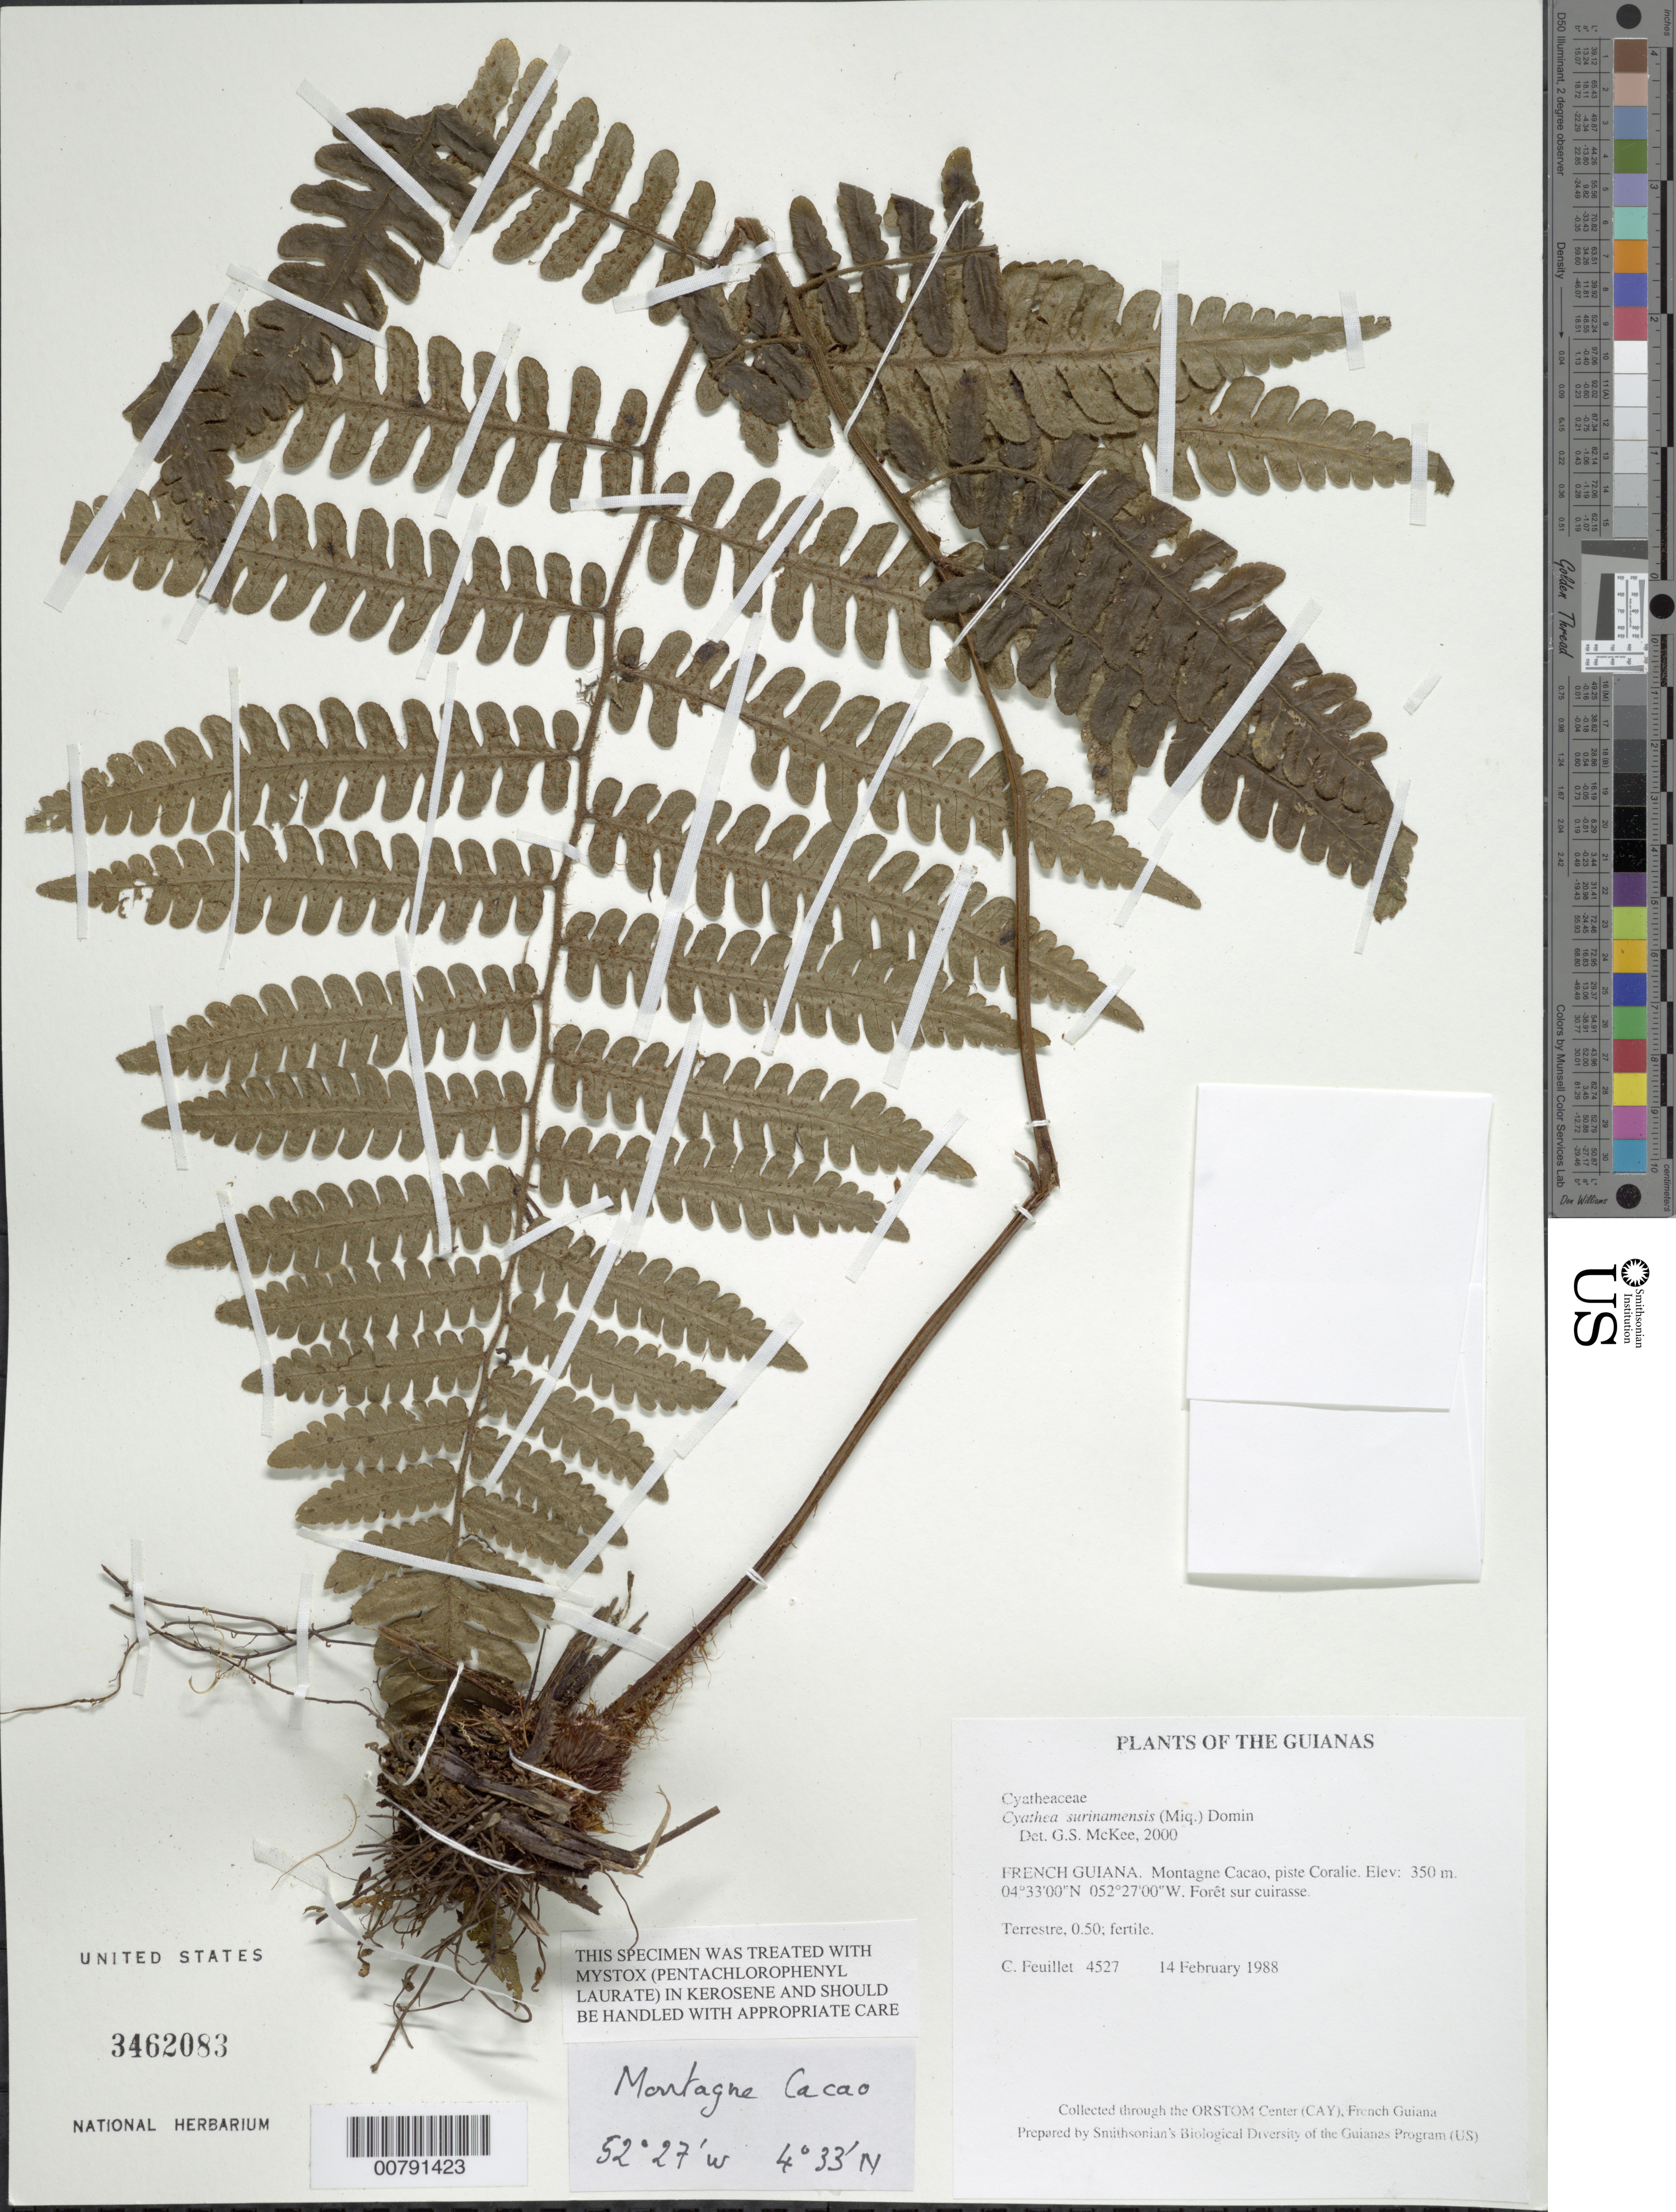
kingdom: Plantae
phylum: Tracheophyta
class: Polypodiopsida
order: Cyatheales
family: Cyatheaceae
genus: Cyathea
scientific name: Cyathea surinamensis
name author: (Miq.) Domin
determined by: McKee, G. S., (US), NMNH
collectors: C. Feuillet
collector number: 4527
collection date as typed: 14 Feb 1988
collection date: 1988-02-14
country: French Guiana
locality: Montagne Cacao, piste Coralie - Bassin de la Comté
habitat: Forêt sur cuirasse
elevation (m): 350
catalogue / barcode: US 3462083